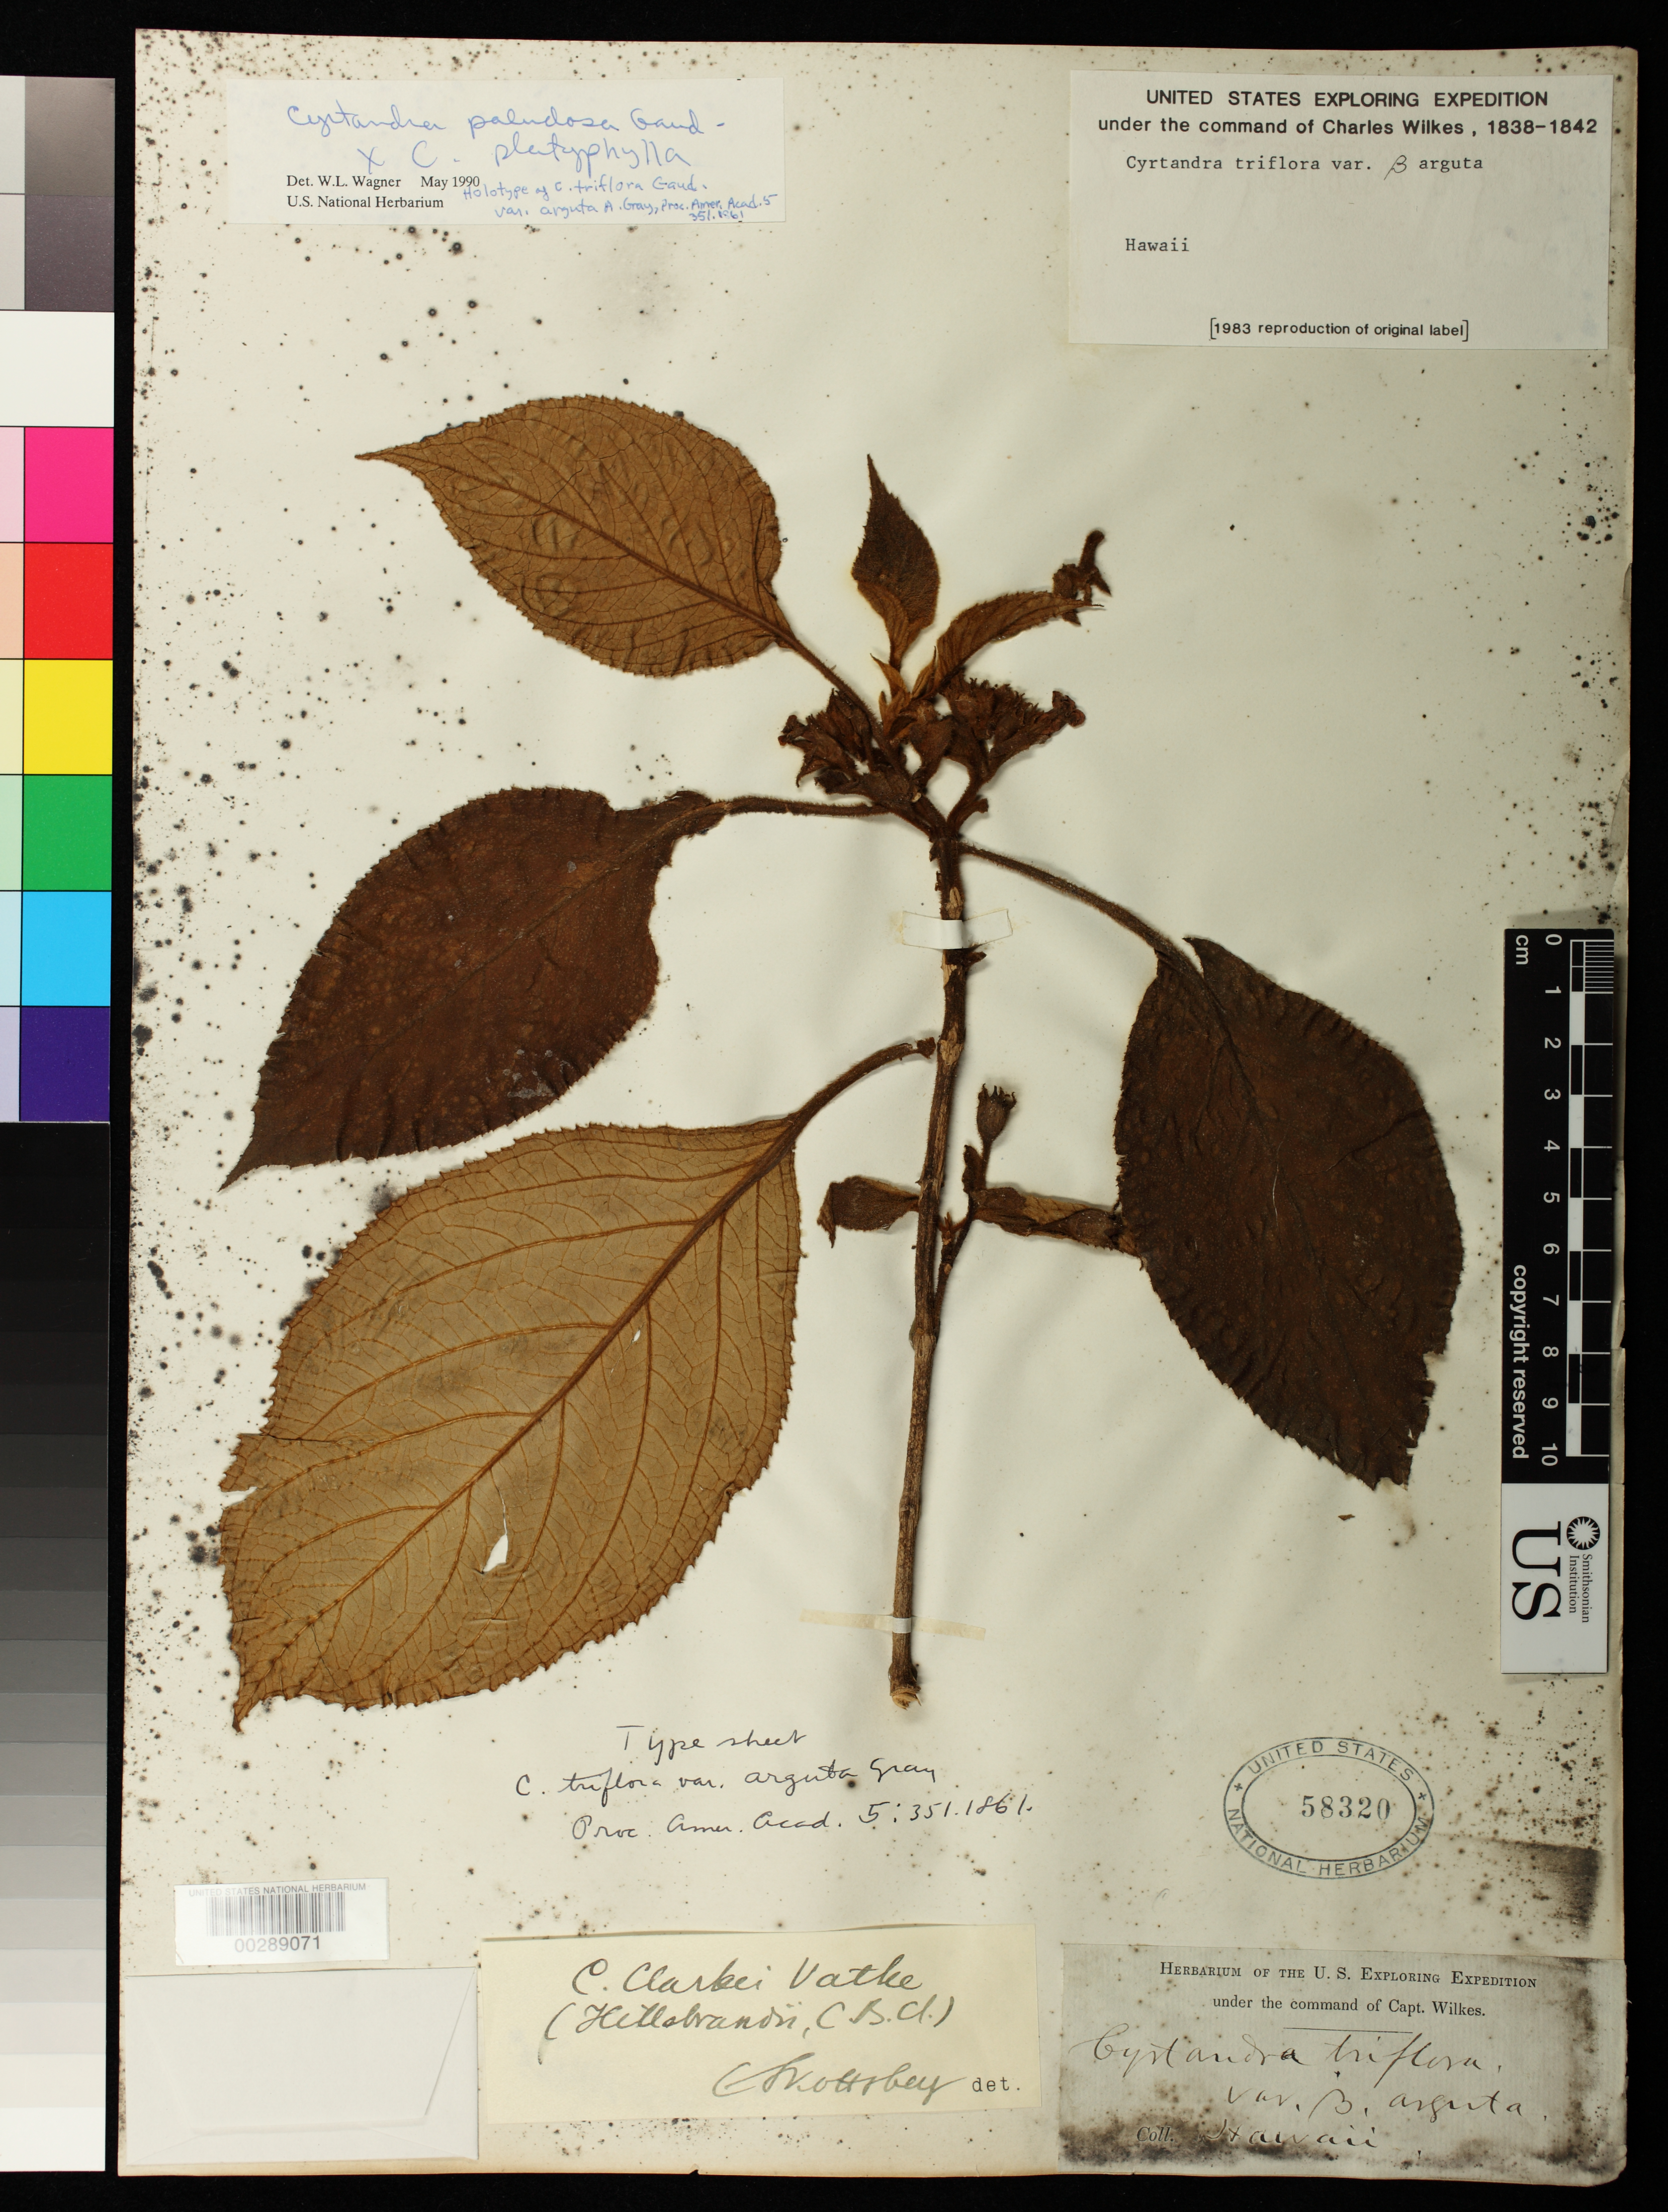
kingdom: Plantae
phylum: Tracheophyta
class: Magnoliopsida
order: Lamiales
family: Gesneriaceae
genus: Cyrtandra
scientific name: Cyrtandra triflora var. arguta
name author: A. Gray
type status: Holotype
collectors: Wilkes Explor. Exped.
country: United States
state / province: Hawaii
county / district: Maui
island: Maui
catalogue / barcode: US 58320